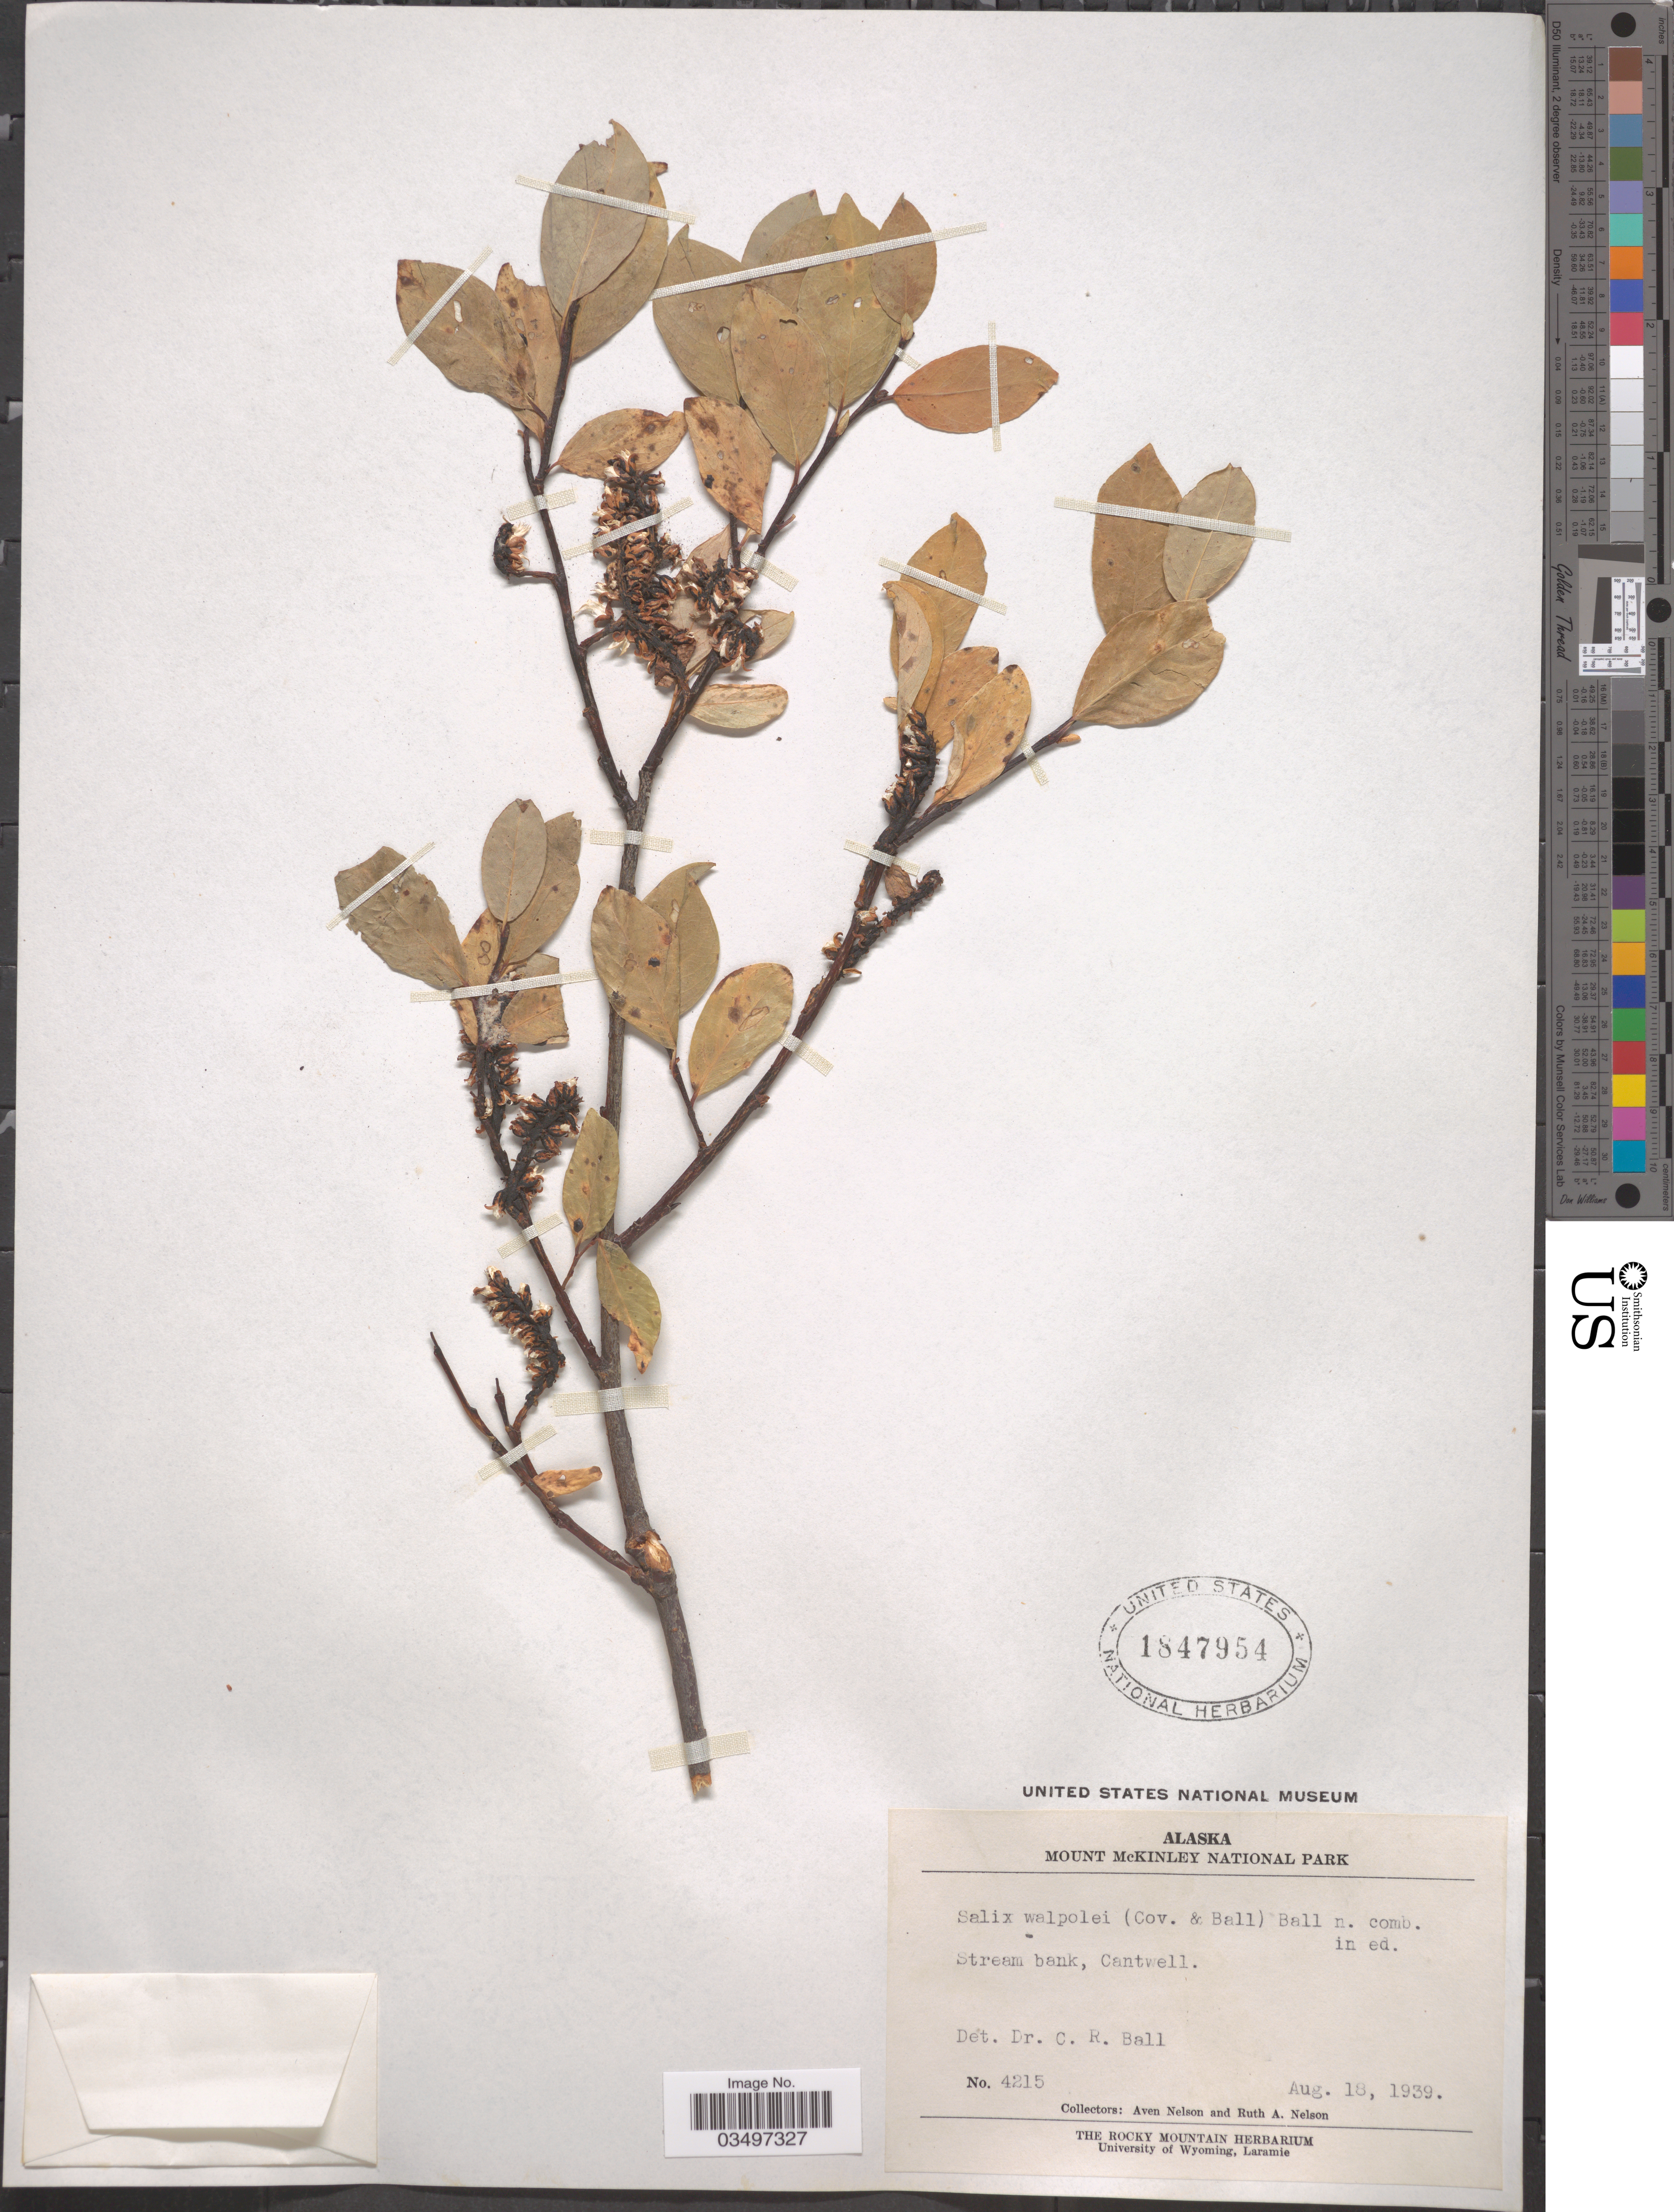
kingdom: Plantae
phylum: Tracheophyta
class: Magnoliopsida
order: Malpighiales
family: Salicaceae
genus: Salix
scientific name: Salix farrae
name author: C.R. Ball in Standl.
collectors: A. Nelson & R. A. Nelson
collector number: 4215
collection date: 1939-08-18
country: United States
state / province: Alaska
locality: Mount McKinley National Park. Cantwell.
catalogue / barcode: US 1847954